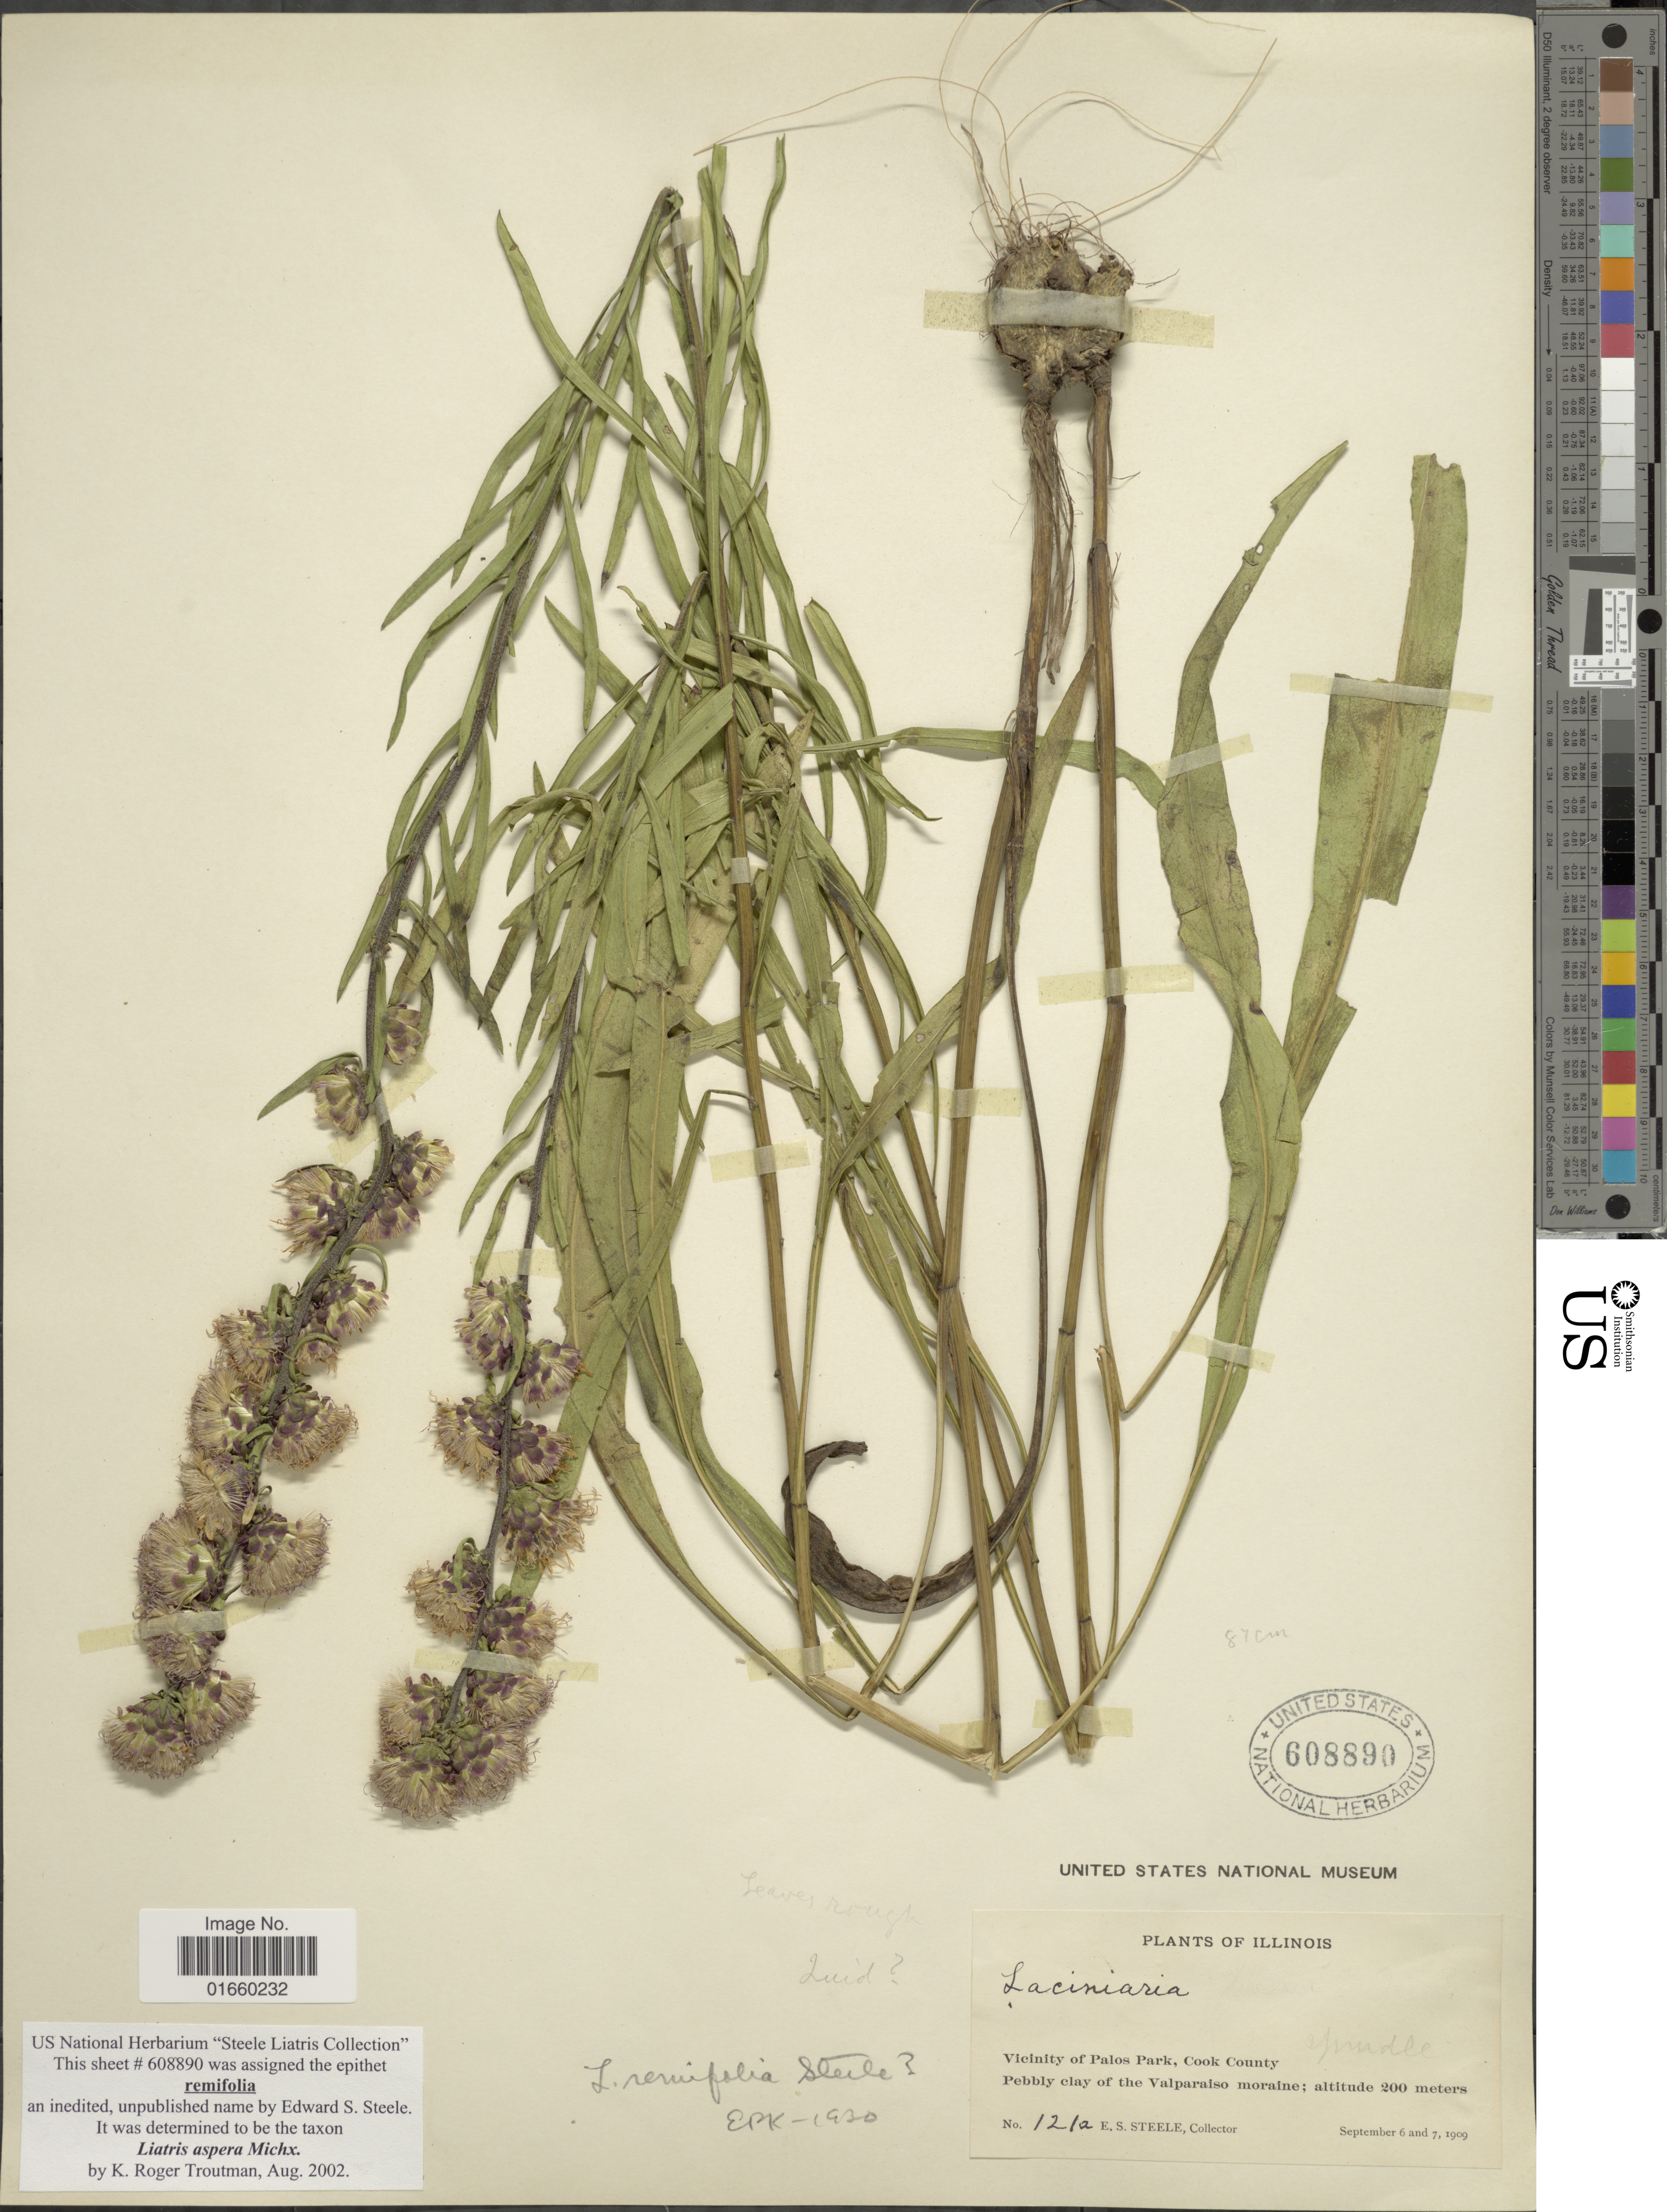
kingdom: Plantae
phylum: Tracheophyta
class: Magnoliopsida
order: Asterales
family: Asteraceae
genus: Liatris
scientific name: Liatris aspera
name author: Michx.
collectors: E. Steele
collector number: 121a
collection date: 1909-09-06/1909-09-07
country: United States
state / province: Illinois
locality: Vicinity of Palos Park, Cook County, Pebbly clay of the Valparaiso moraine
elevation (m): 200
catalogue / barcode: US 608890